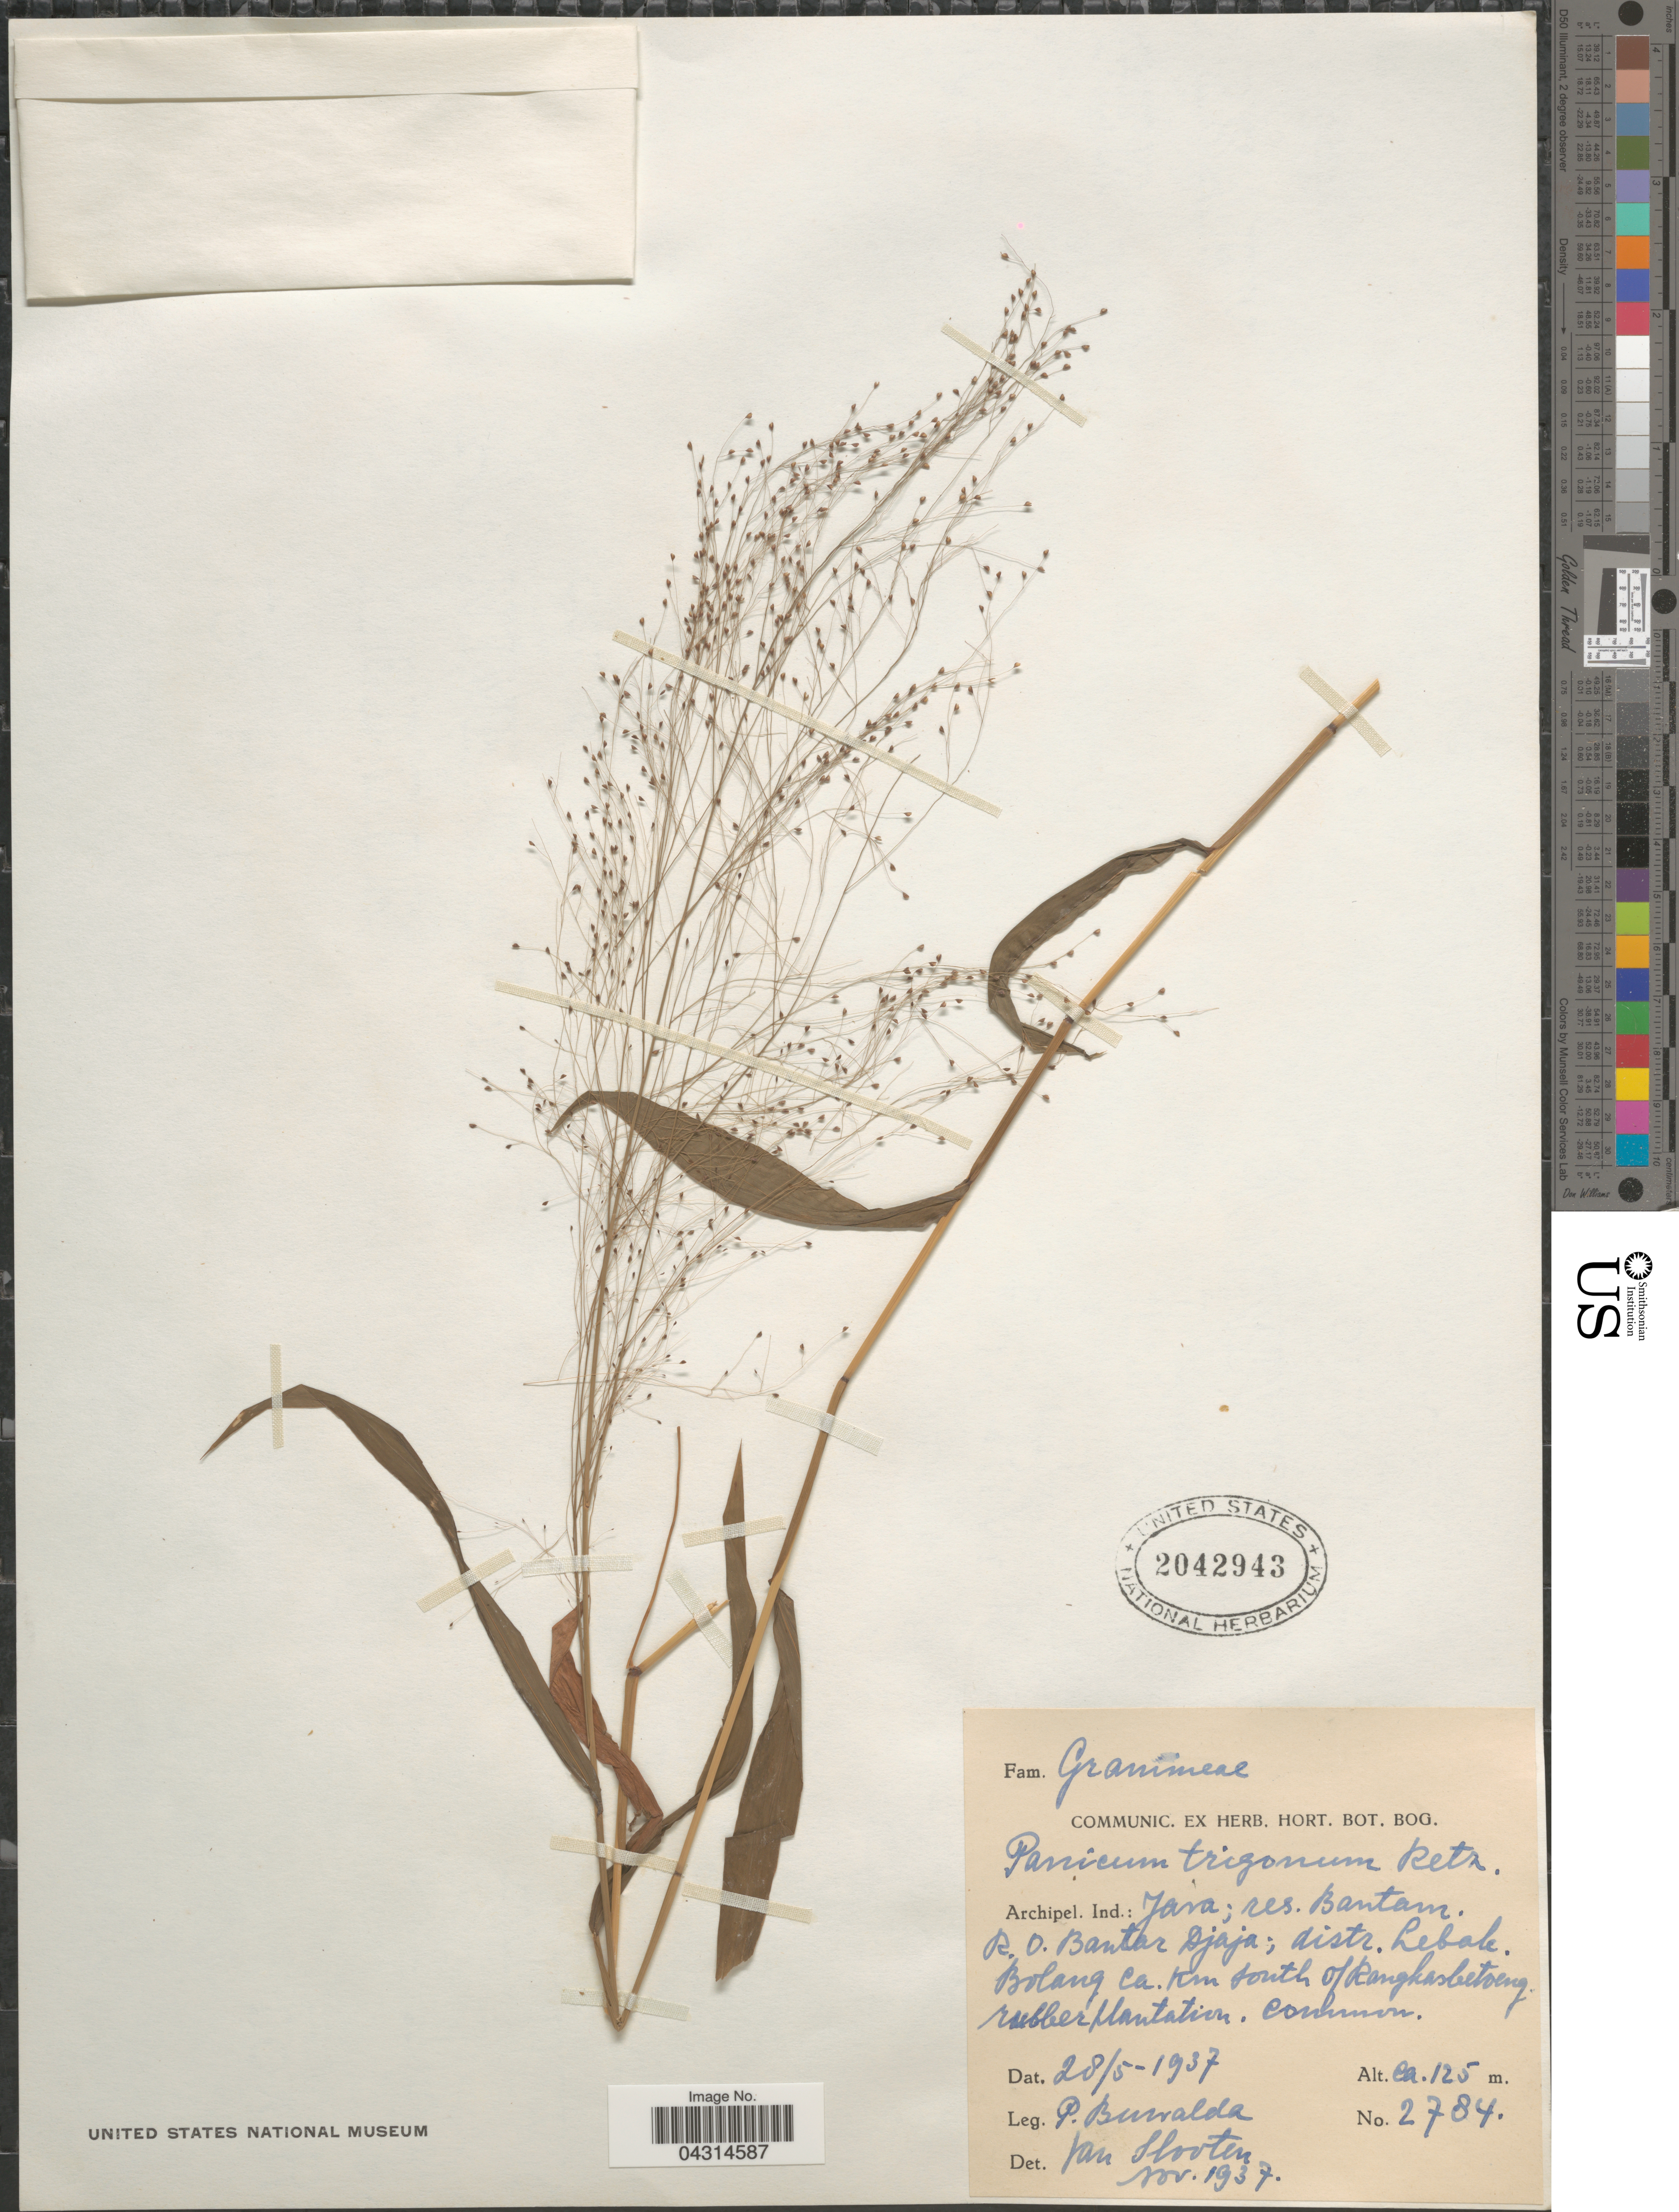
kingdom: Plantae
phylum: Tracheophyta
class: Liliopsida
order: Poales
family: Poaceae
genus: Cyrtococcum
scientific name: Cyrtococcum sp.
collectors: P. Buwalda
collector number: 2784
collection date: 1937-05-28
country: Indonesia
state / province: Java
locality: Archipel. Ind.: res. Bantam. R. O. Bantar Djaja; distr. Lebak. Bolang ca. Km south of Rangkasbetoeng.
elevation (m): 125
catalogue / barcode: US 2042943